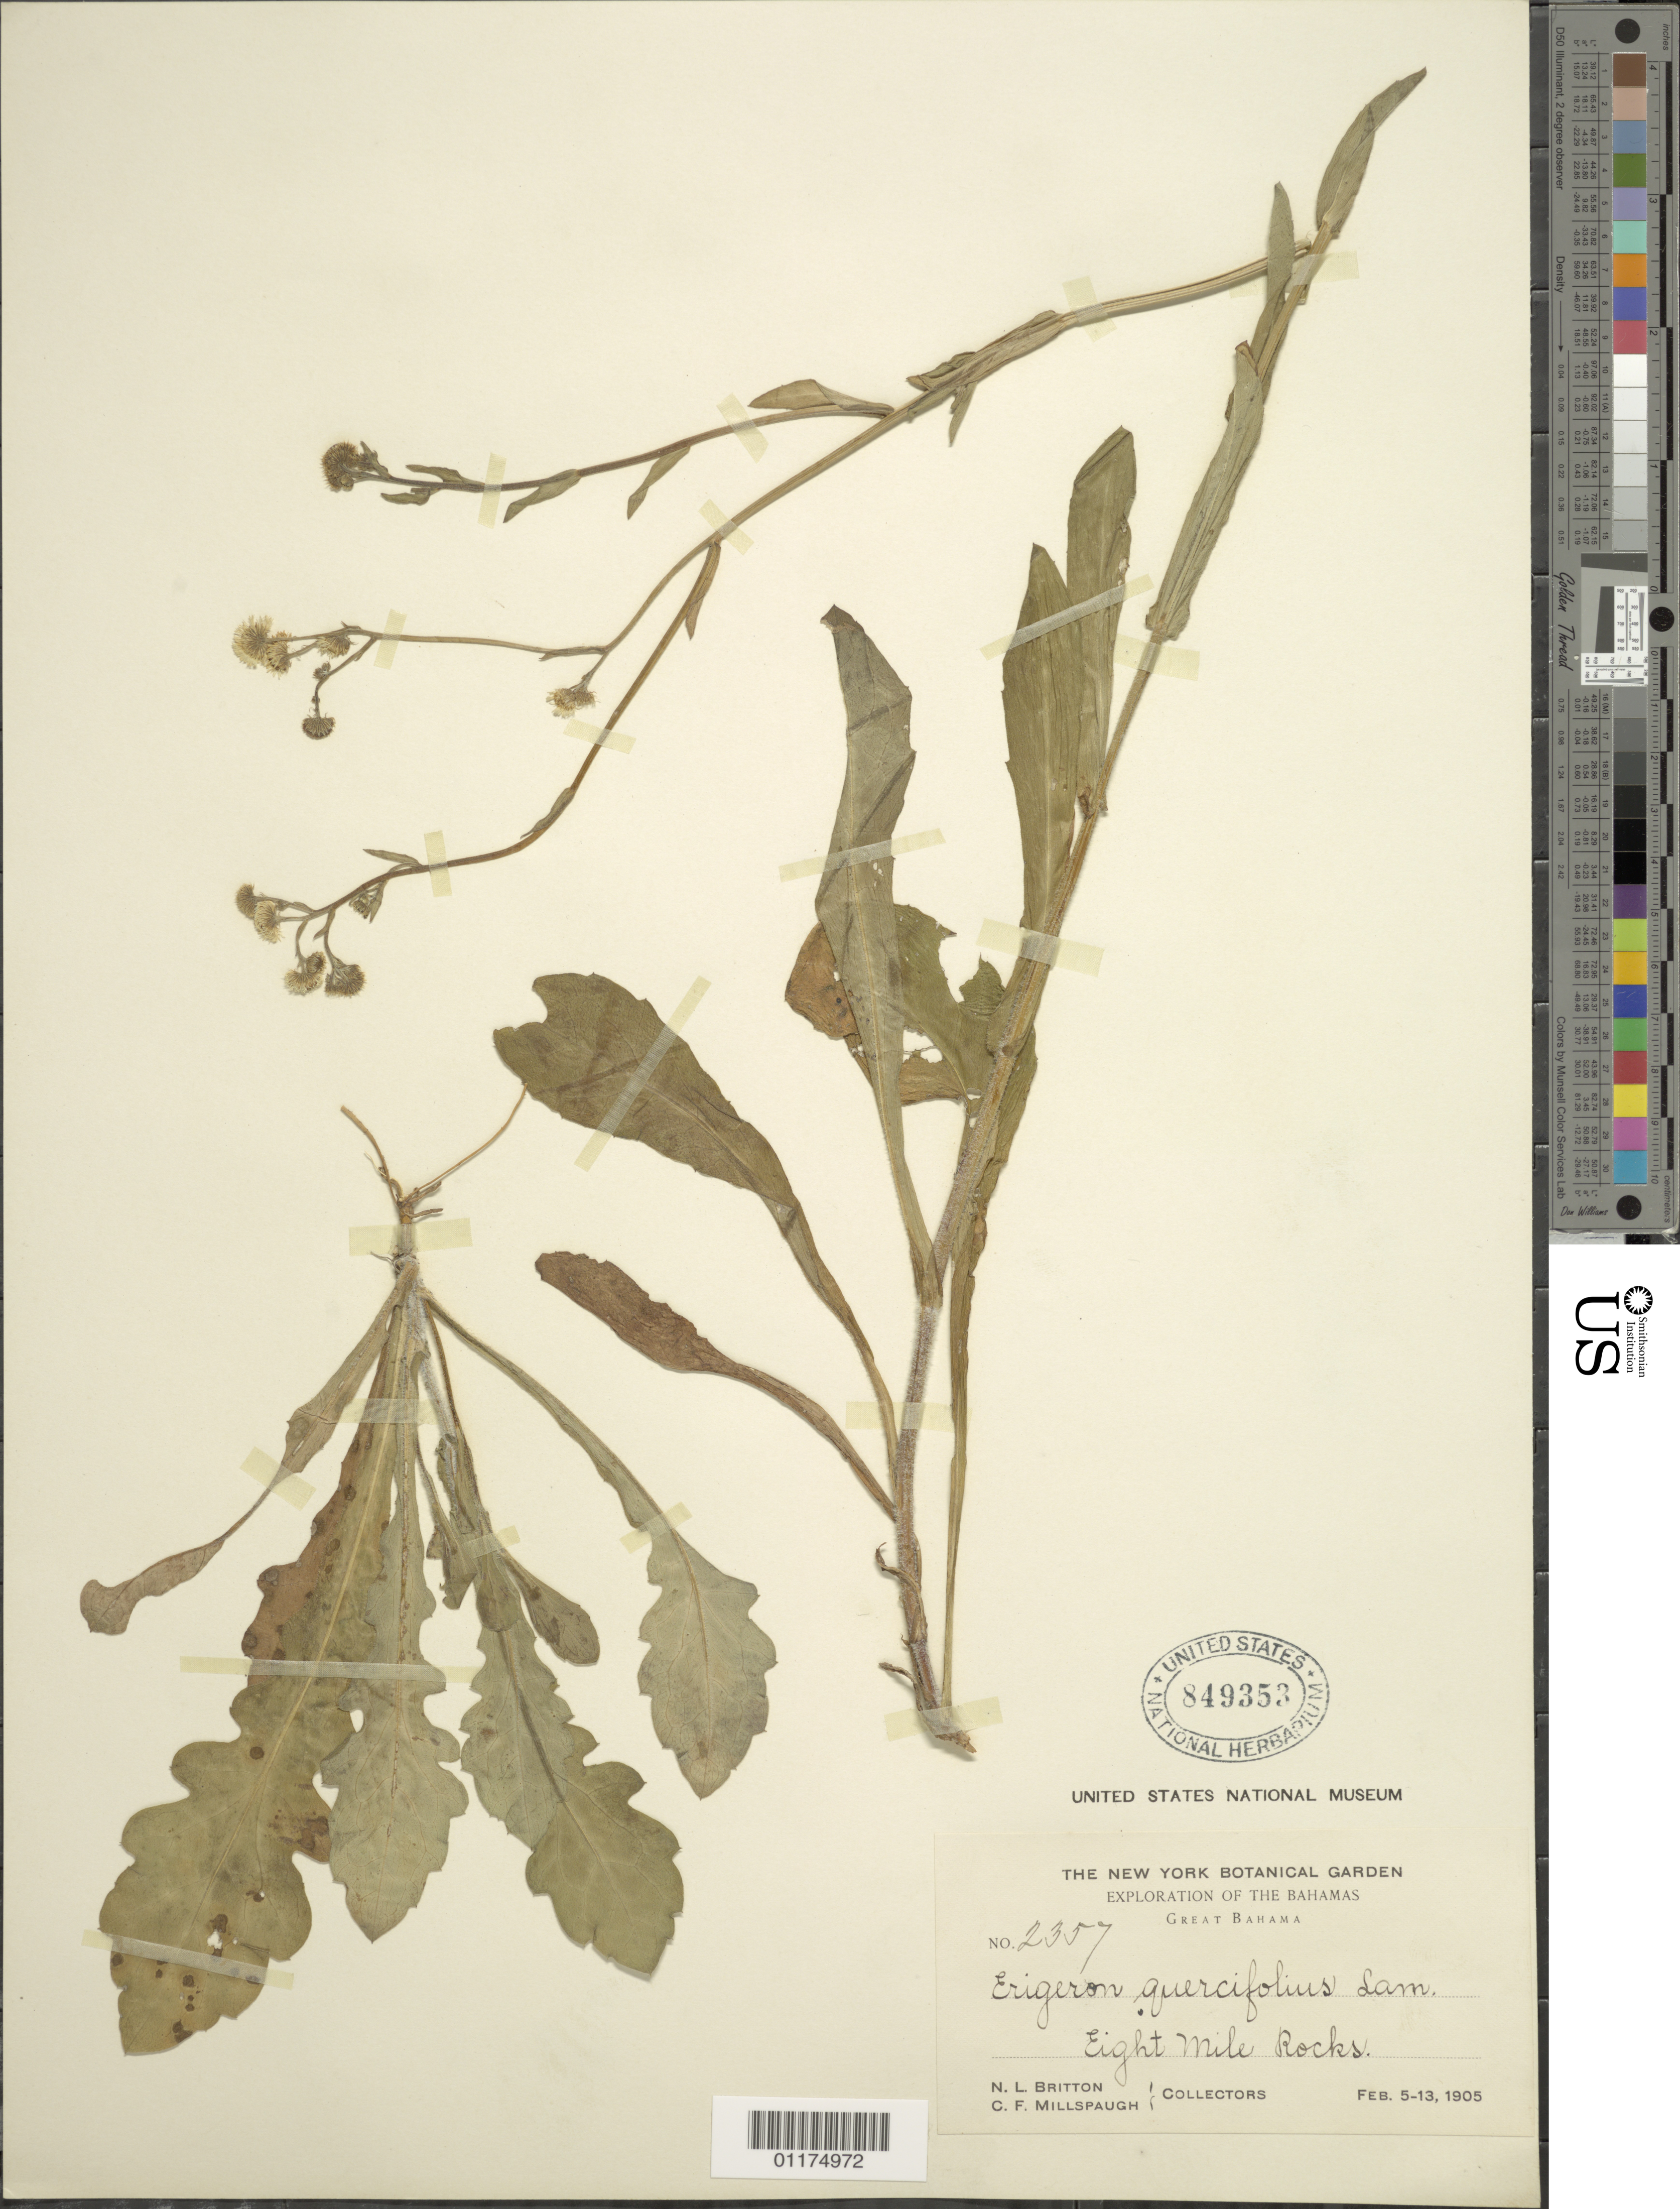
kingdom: Plantae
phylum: Tracheophyta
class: Magnoliopsida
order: Asterales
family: Asteraceae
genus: Erigeron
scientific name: Erigeron quercifolius Lam.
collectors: N. Britton & C. F. Millspaugh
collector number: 2357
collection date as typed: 05 Feb 1905 to 13 Feb 1905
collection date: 1905-02-05/1905-02-13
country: Bahamas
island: Great Bahama I.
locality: Eight Mile Rocks.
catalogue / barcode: US 849353